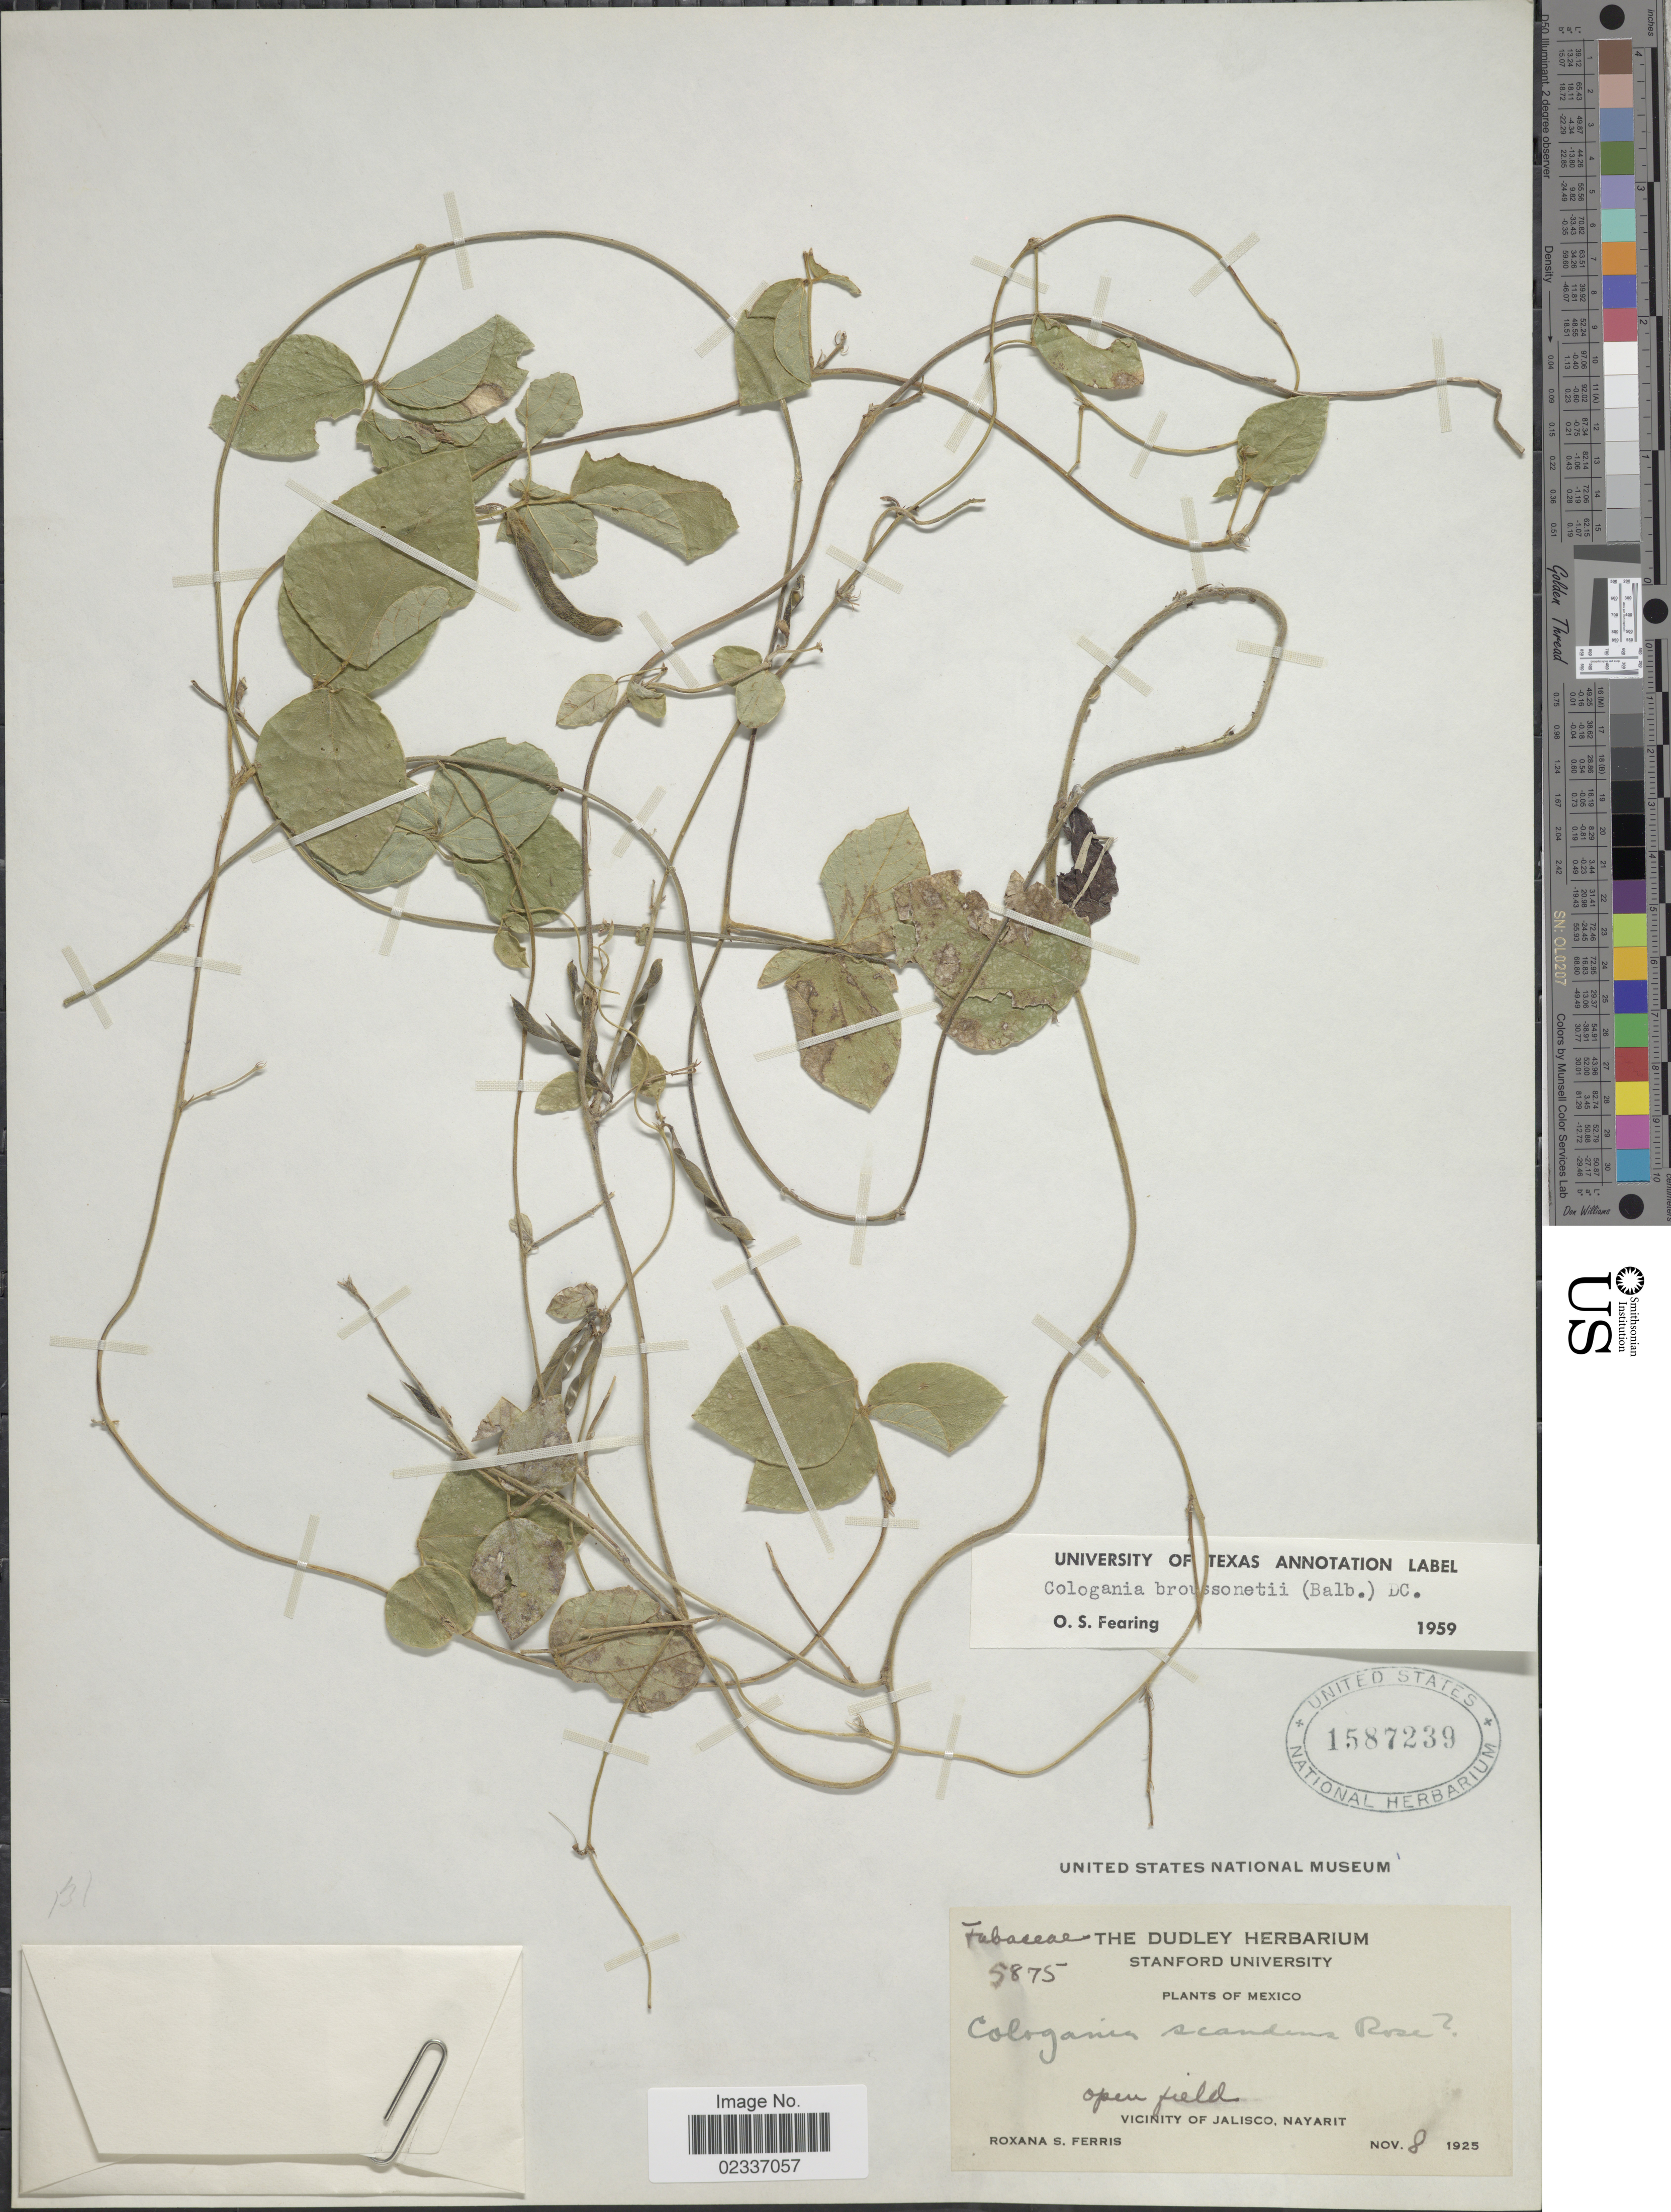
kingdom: Plantae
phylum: Tracheophyta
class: Magnoliopsida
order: Fabales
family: Fabaceae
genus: Cologania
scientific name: Cologania broussonetii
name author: (Balb.) DC.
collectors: R. S. Ferris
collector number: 5875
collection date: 1925-11-08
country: Mexico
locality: Vicinity of Jalisco, Nayarit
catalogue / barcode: US 1587239